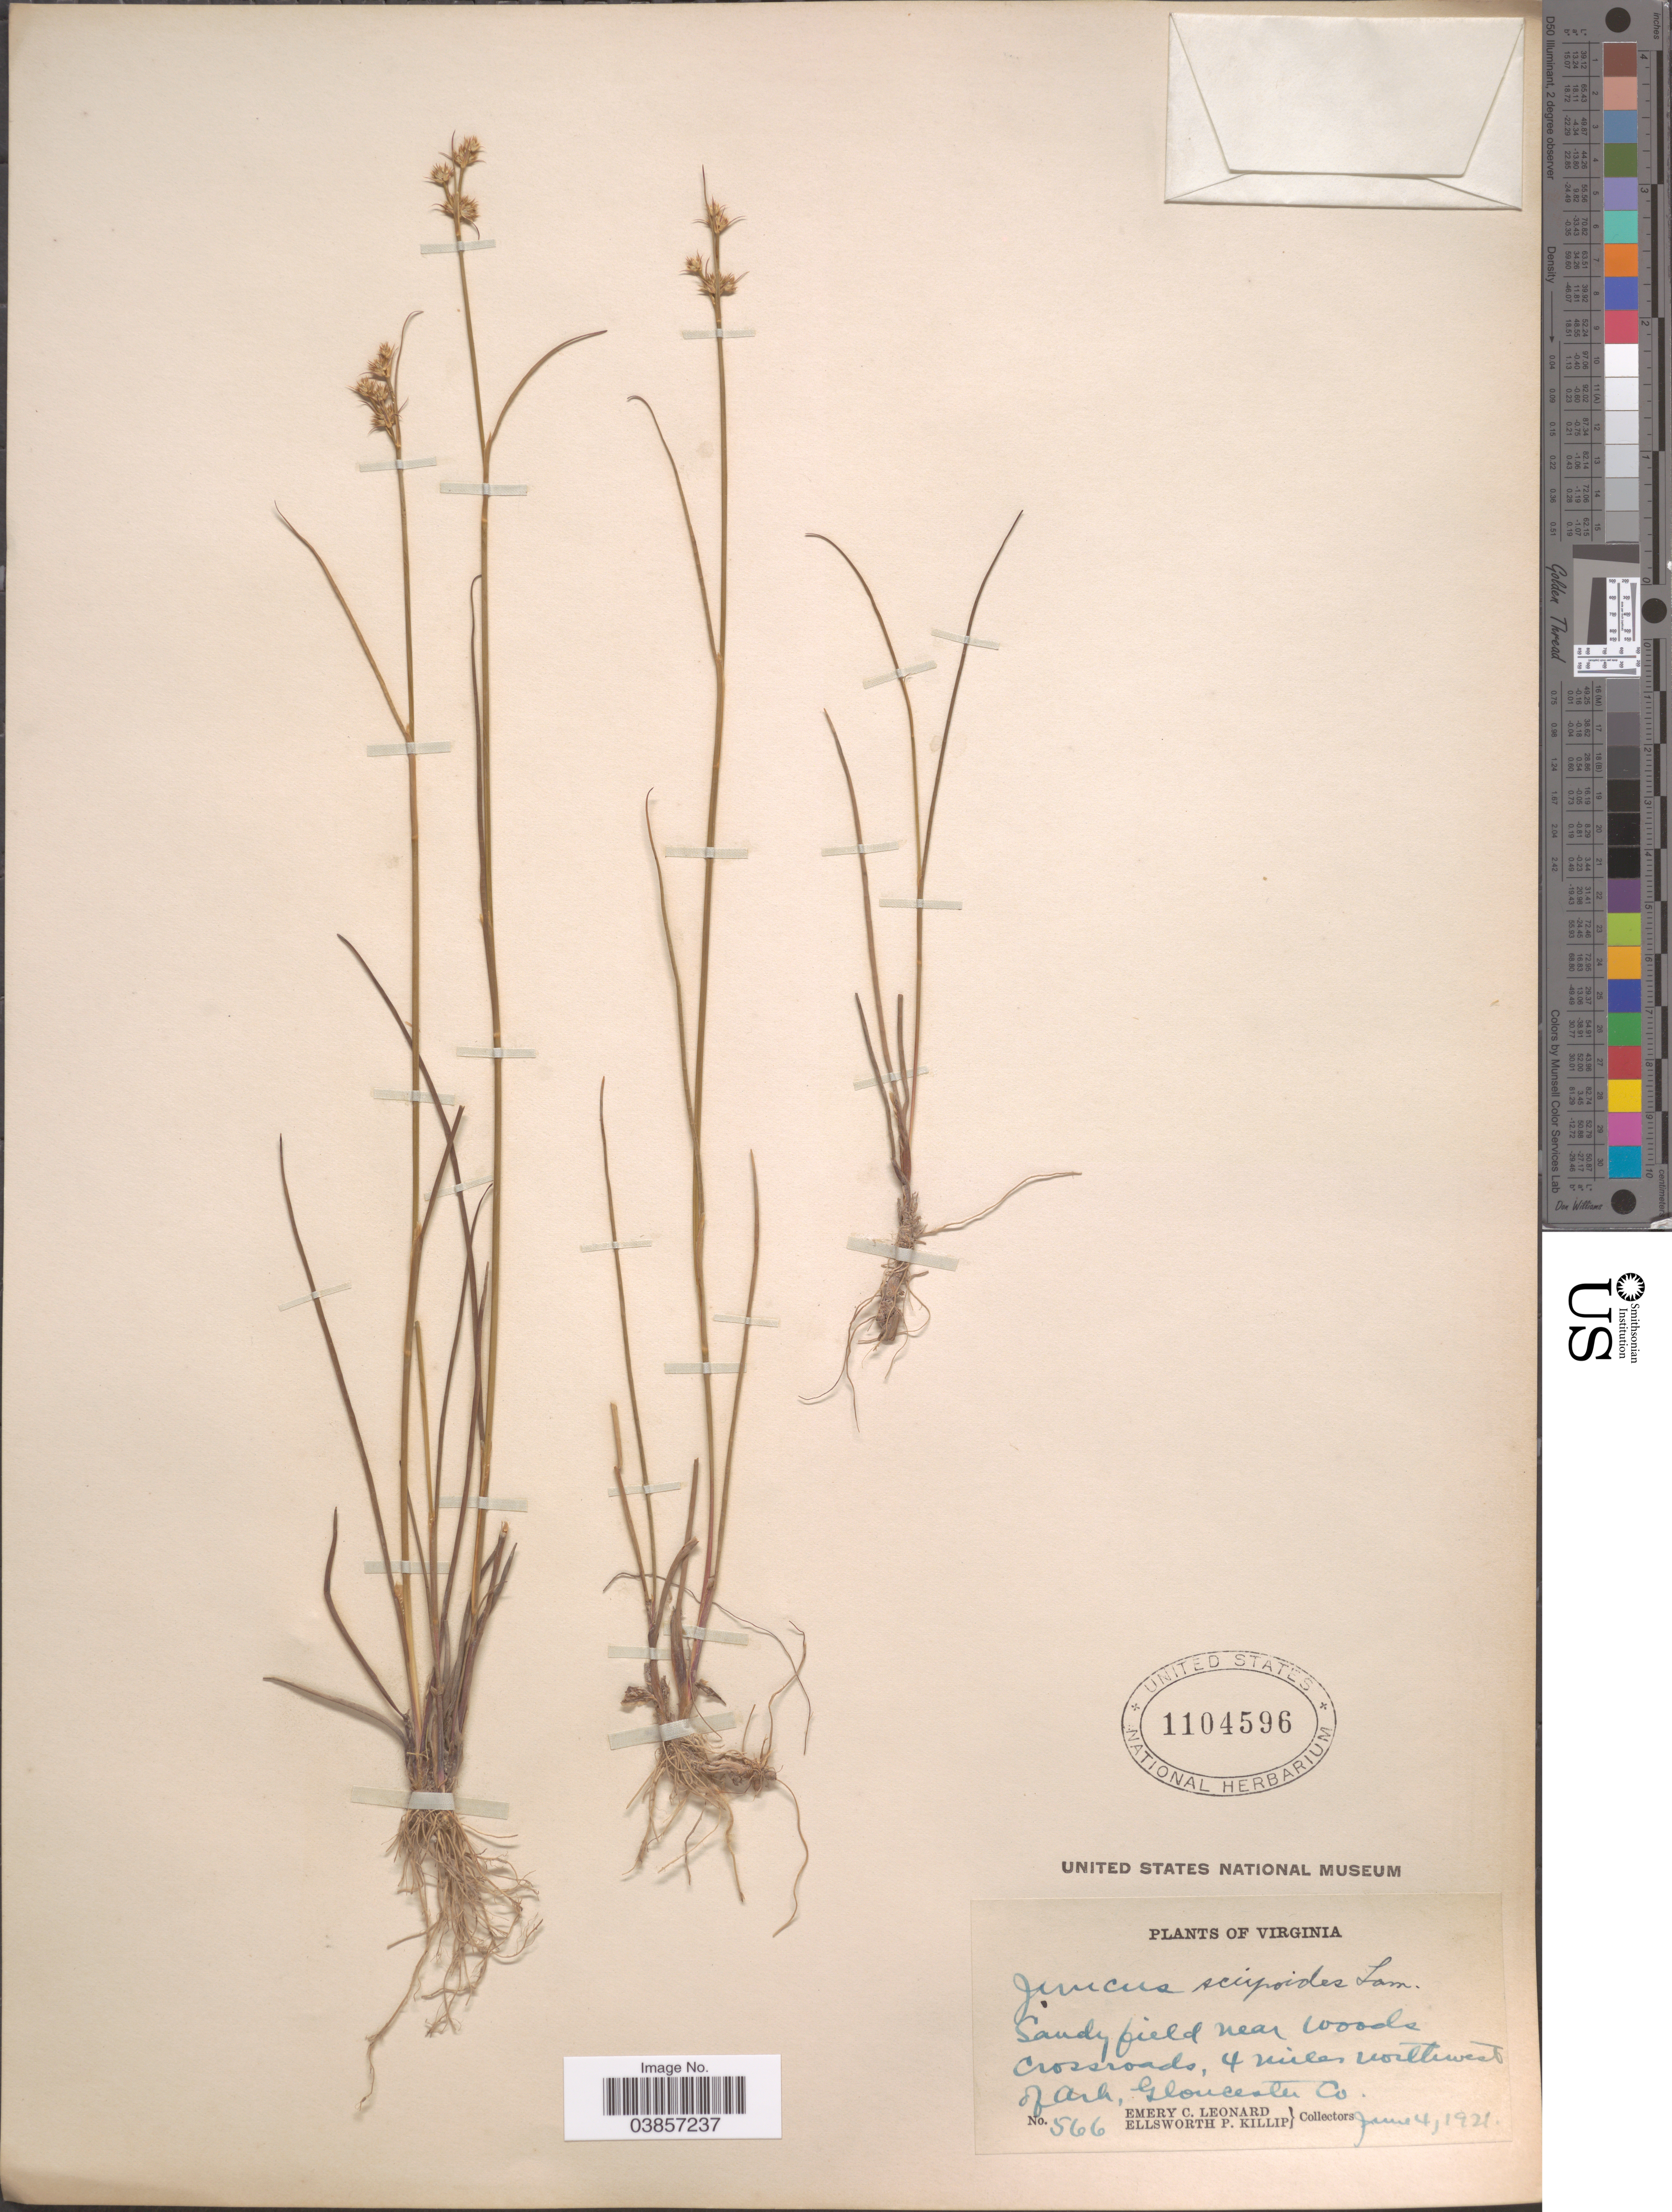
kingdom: Plantae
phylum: Tracheophyta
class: Liliopsida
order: Poales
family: Juncaceae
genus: Juncus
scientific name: Juncus scirpoides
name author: Lam.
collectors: E. C. Leonard & E. P. Killip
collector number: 566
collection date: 1921-06-04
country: United States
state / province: Virginia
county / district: Gloucester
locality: Sandy field near woods, crossroads, 4 miles NW of Ark.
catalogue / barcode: US 1104596